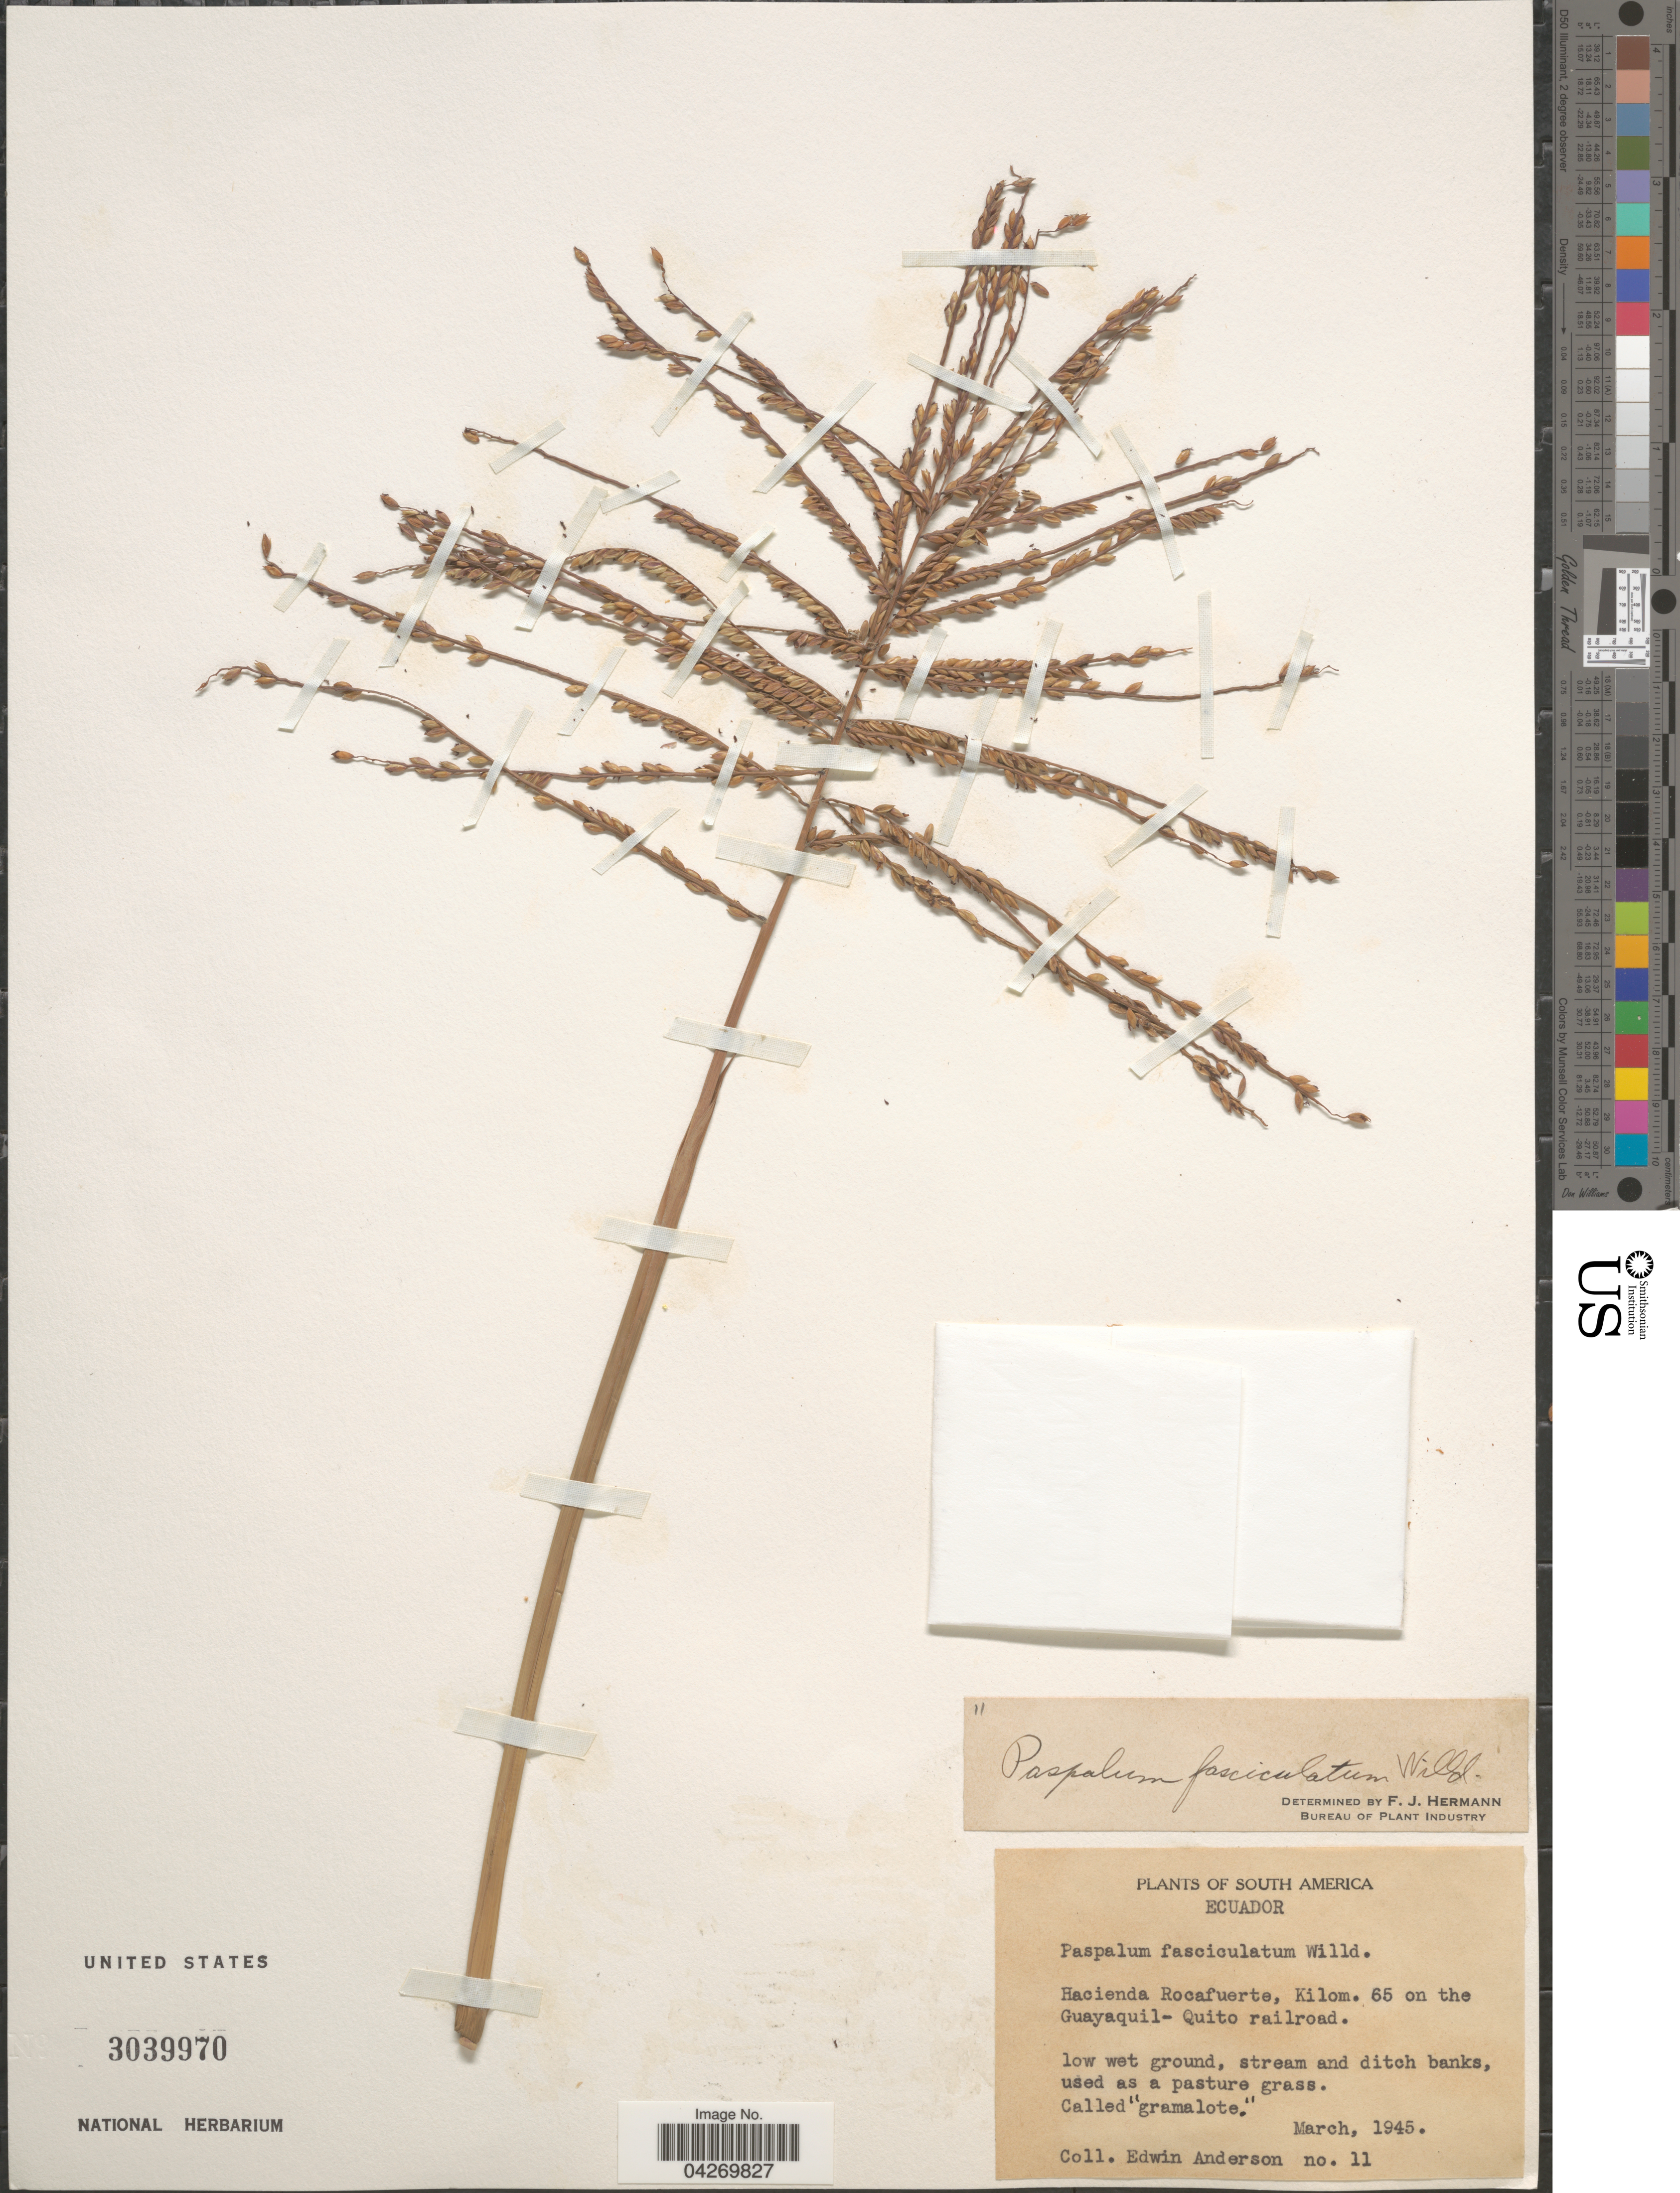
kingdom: Plantae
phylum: Tracheophyta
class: Liliopsida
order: Poales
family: Poaceae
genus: Paspalum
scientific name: Paspalum falcatum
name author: Nees ex Steud.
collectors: E. Anderson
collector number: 11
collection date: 1945-03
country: Ecuador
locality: Hacienda Rocafuerte, Kilom. 65 on the Guayaquil - Quito railroad.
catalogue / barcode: US 3039970